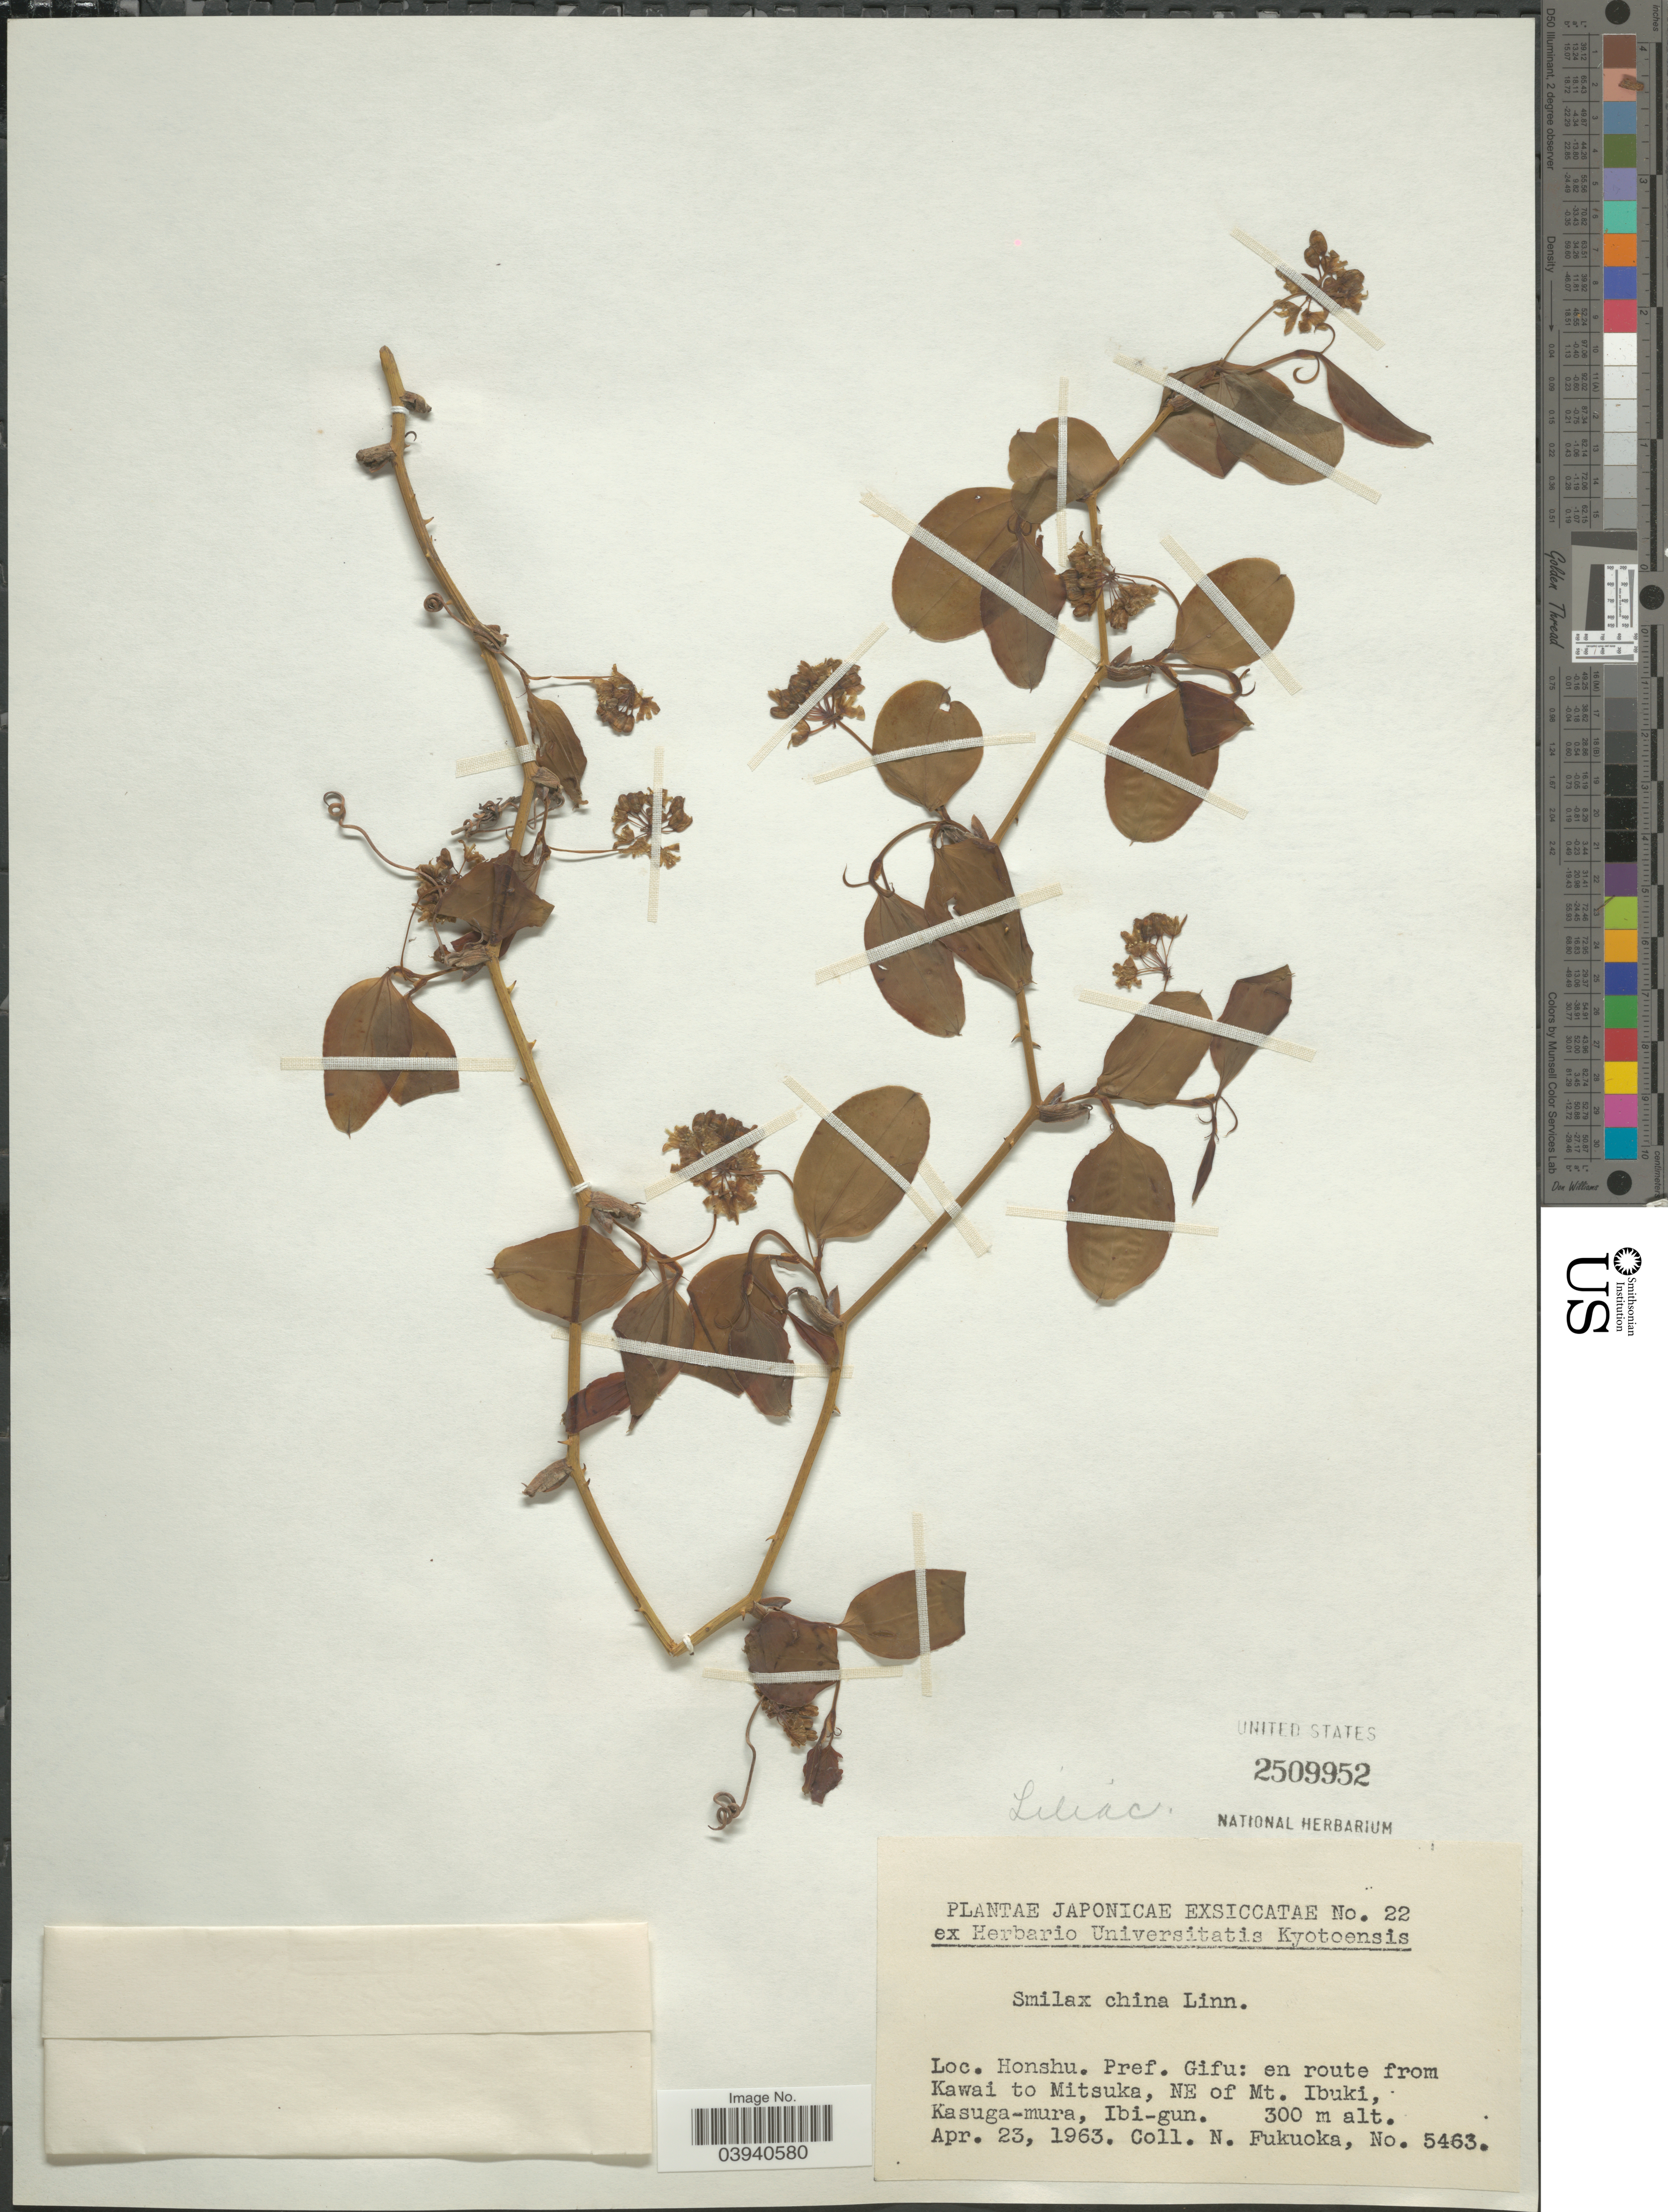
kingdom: Plantae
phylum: Tracheophyta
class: Liliopsida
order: Liliales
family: Smilacaceae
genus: Smilax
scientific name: Smilax china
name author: L.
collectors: N. Fukuoka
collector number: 5463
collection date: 1963-04-23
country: Japan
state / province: Gihu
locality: Honshu. Pref. Gifu: en route from Kawai to Mitsuka, NE of Mt. Ibuki, Kasuga-mura, Ibi-gun.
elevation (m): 300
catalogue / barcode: US 2509952